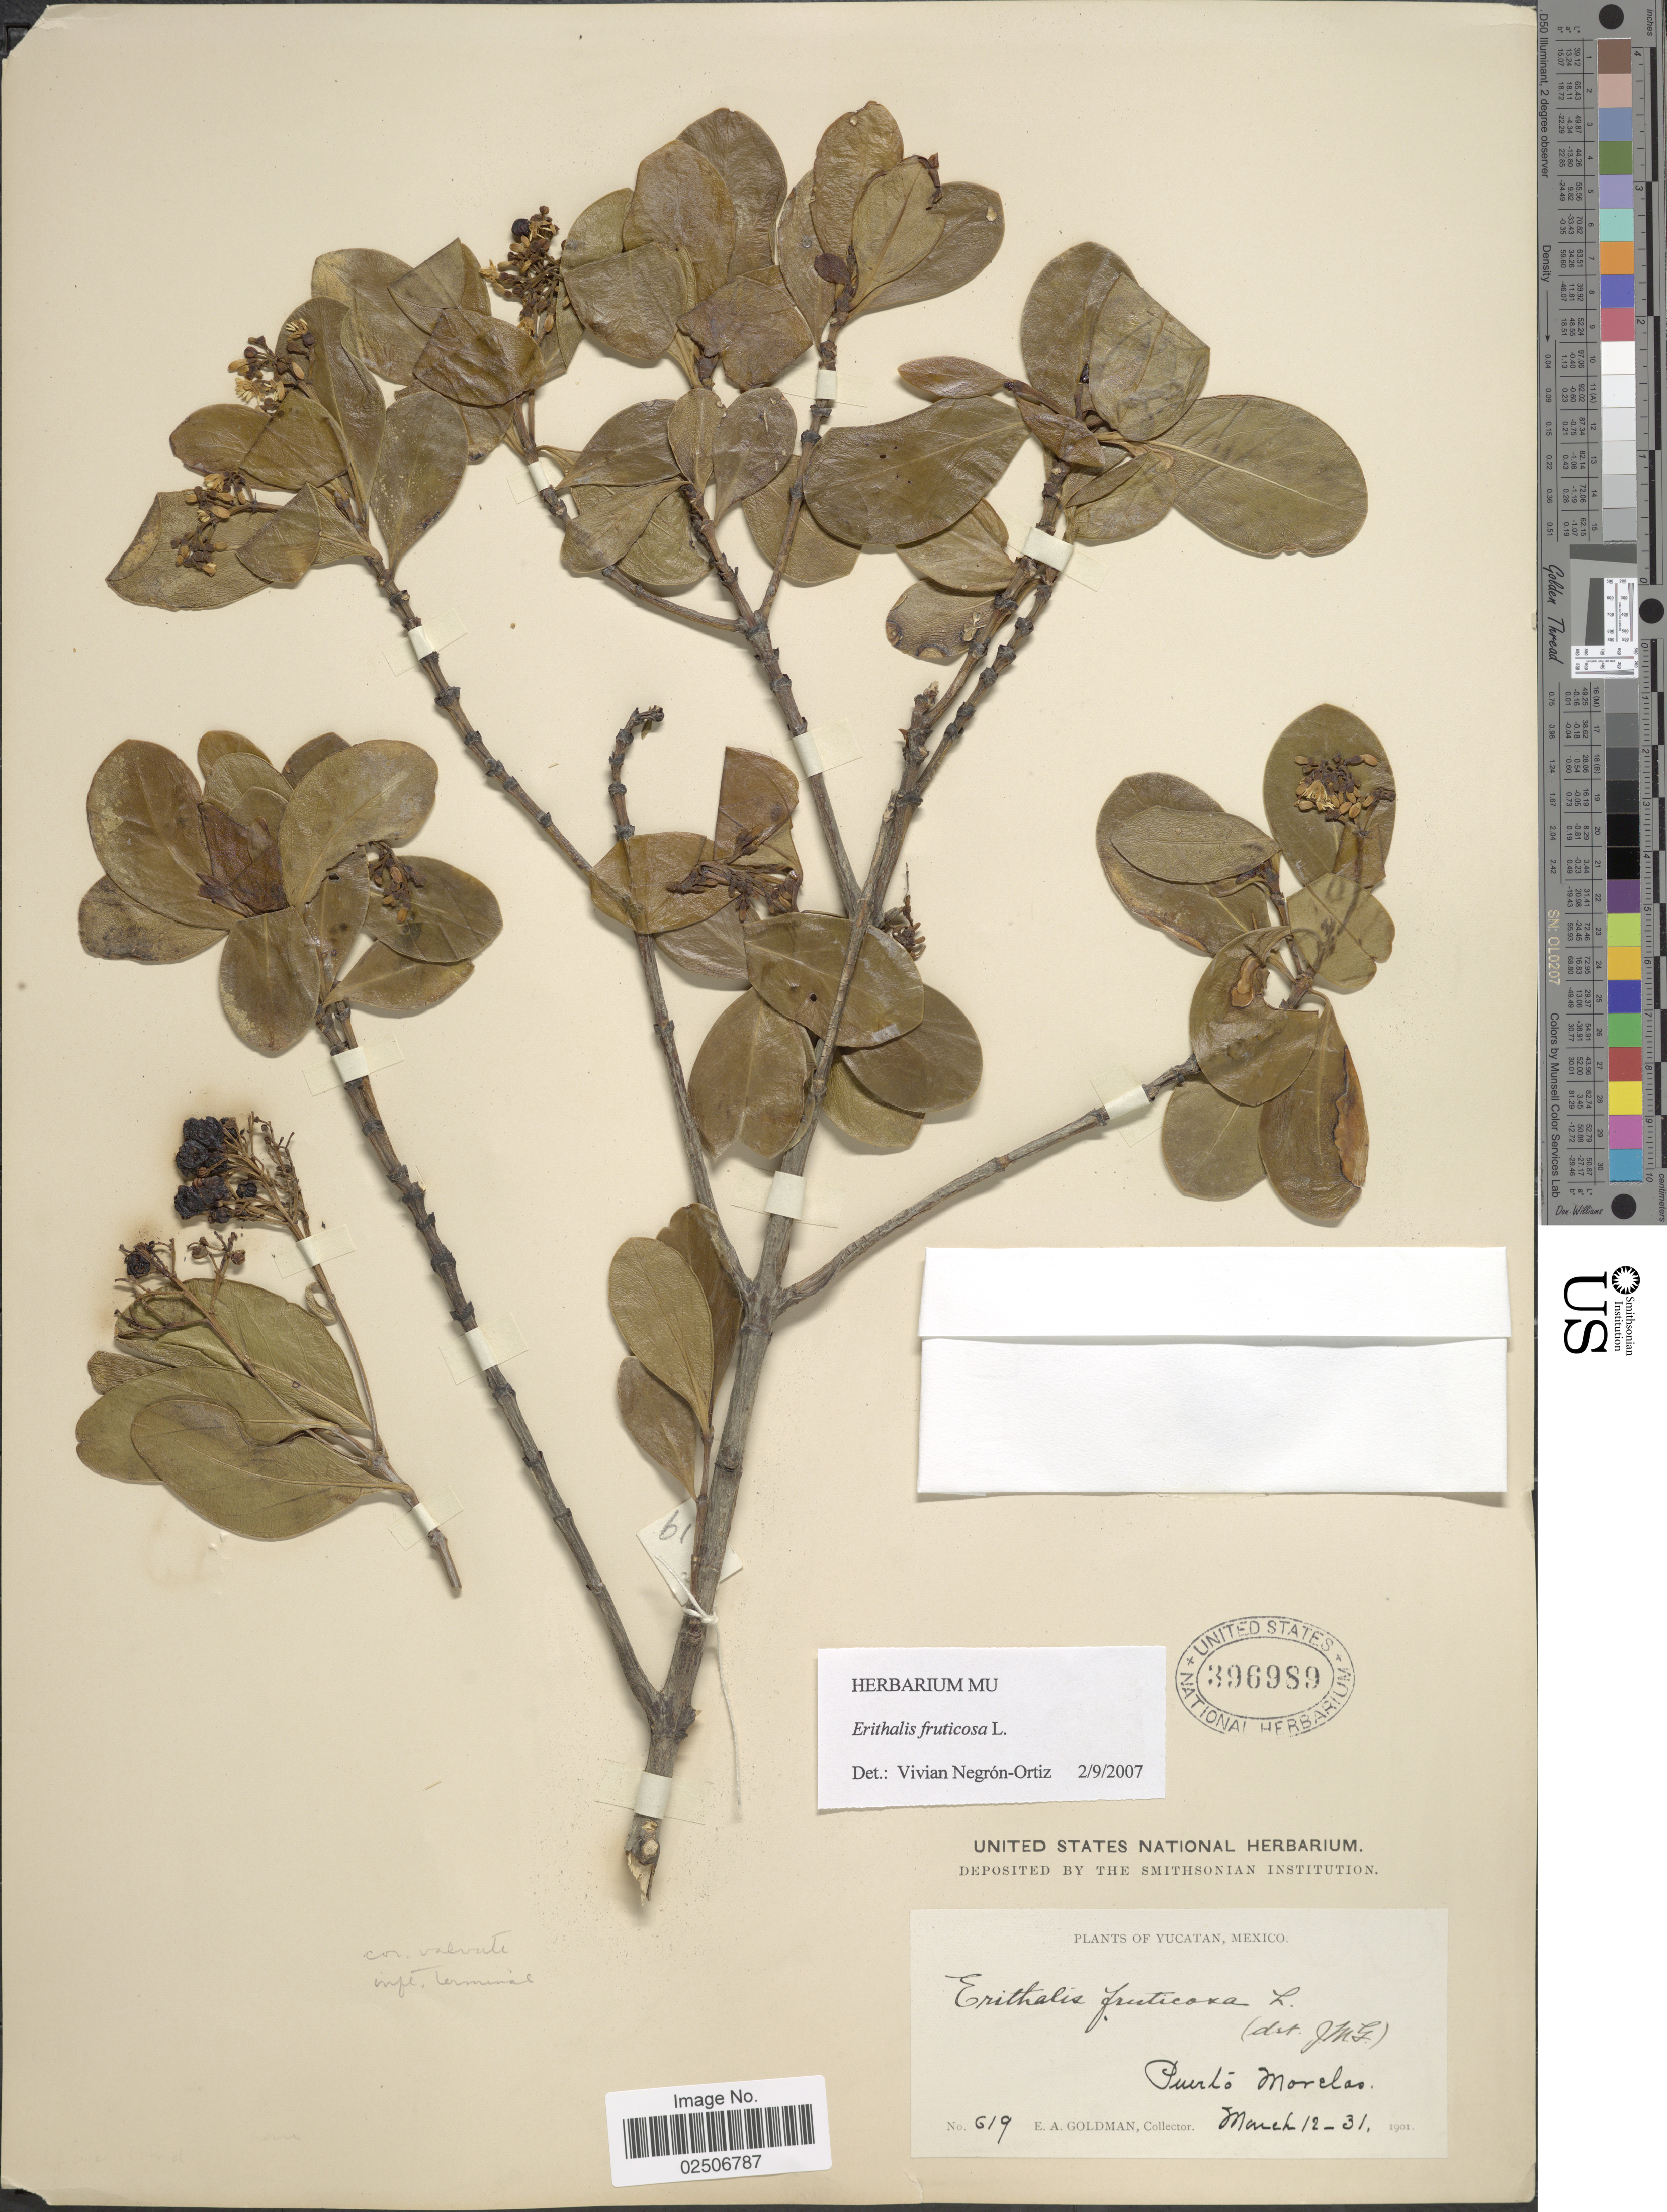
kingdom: Plantae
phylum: Tracheophyta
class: Magnoliopsida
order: Gentianales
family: Rubiaceae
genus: Erithalis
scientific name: Erithalis fruticosa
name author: L.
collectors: E. A. Goldman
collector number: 619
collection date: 1901-03-12/1901-03-31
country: Mexico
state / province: Yucatán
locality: Puerto Morelas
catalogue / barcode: US 369689